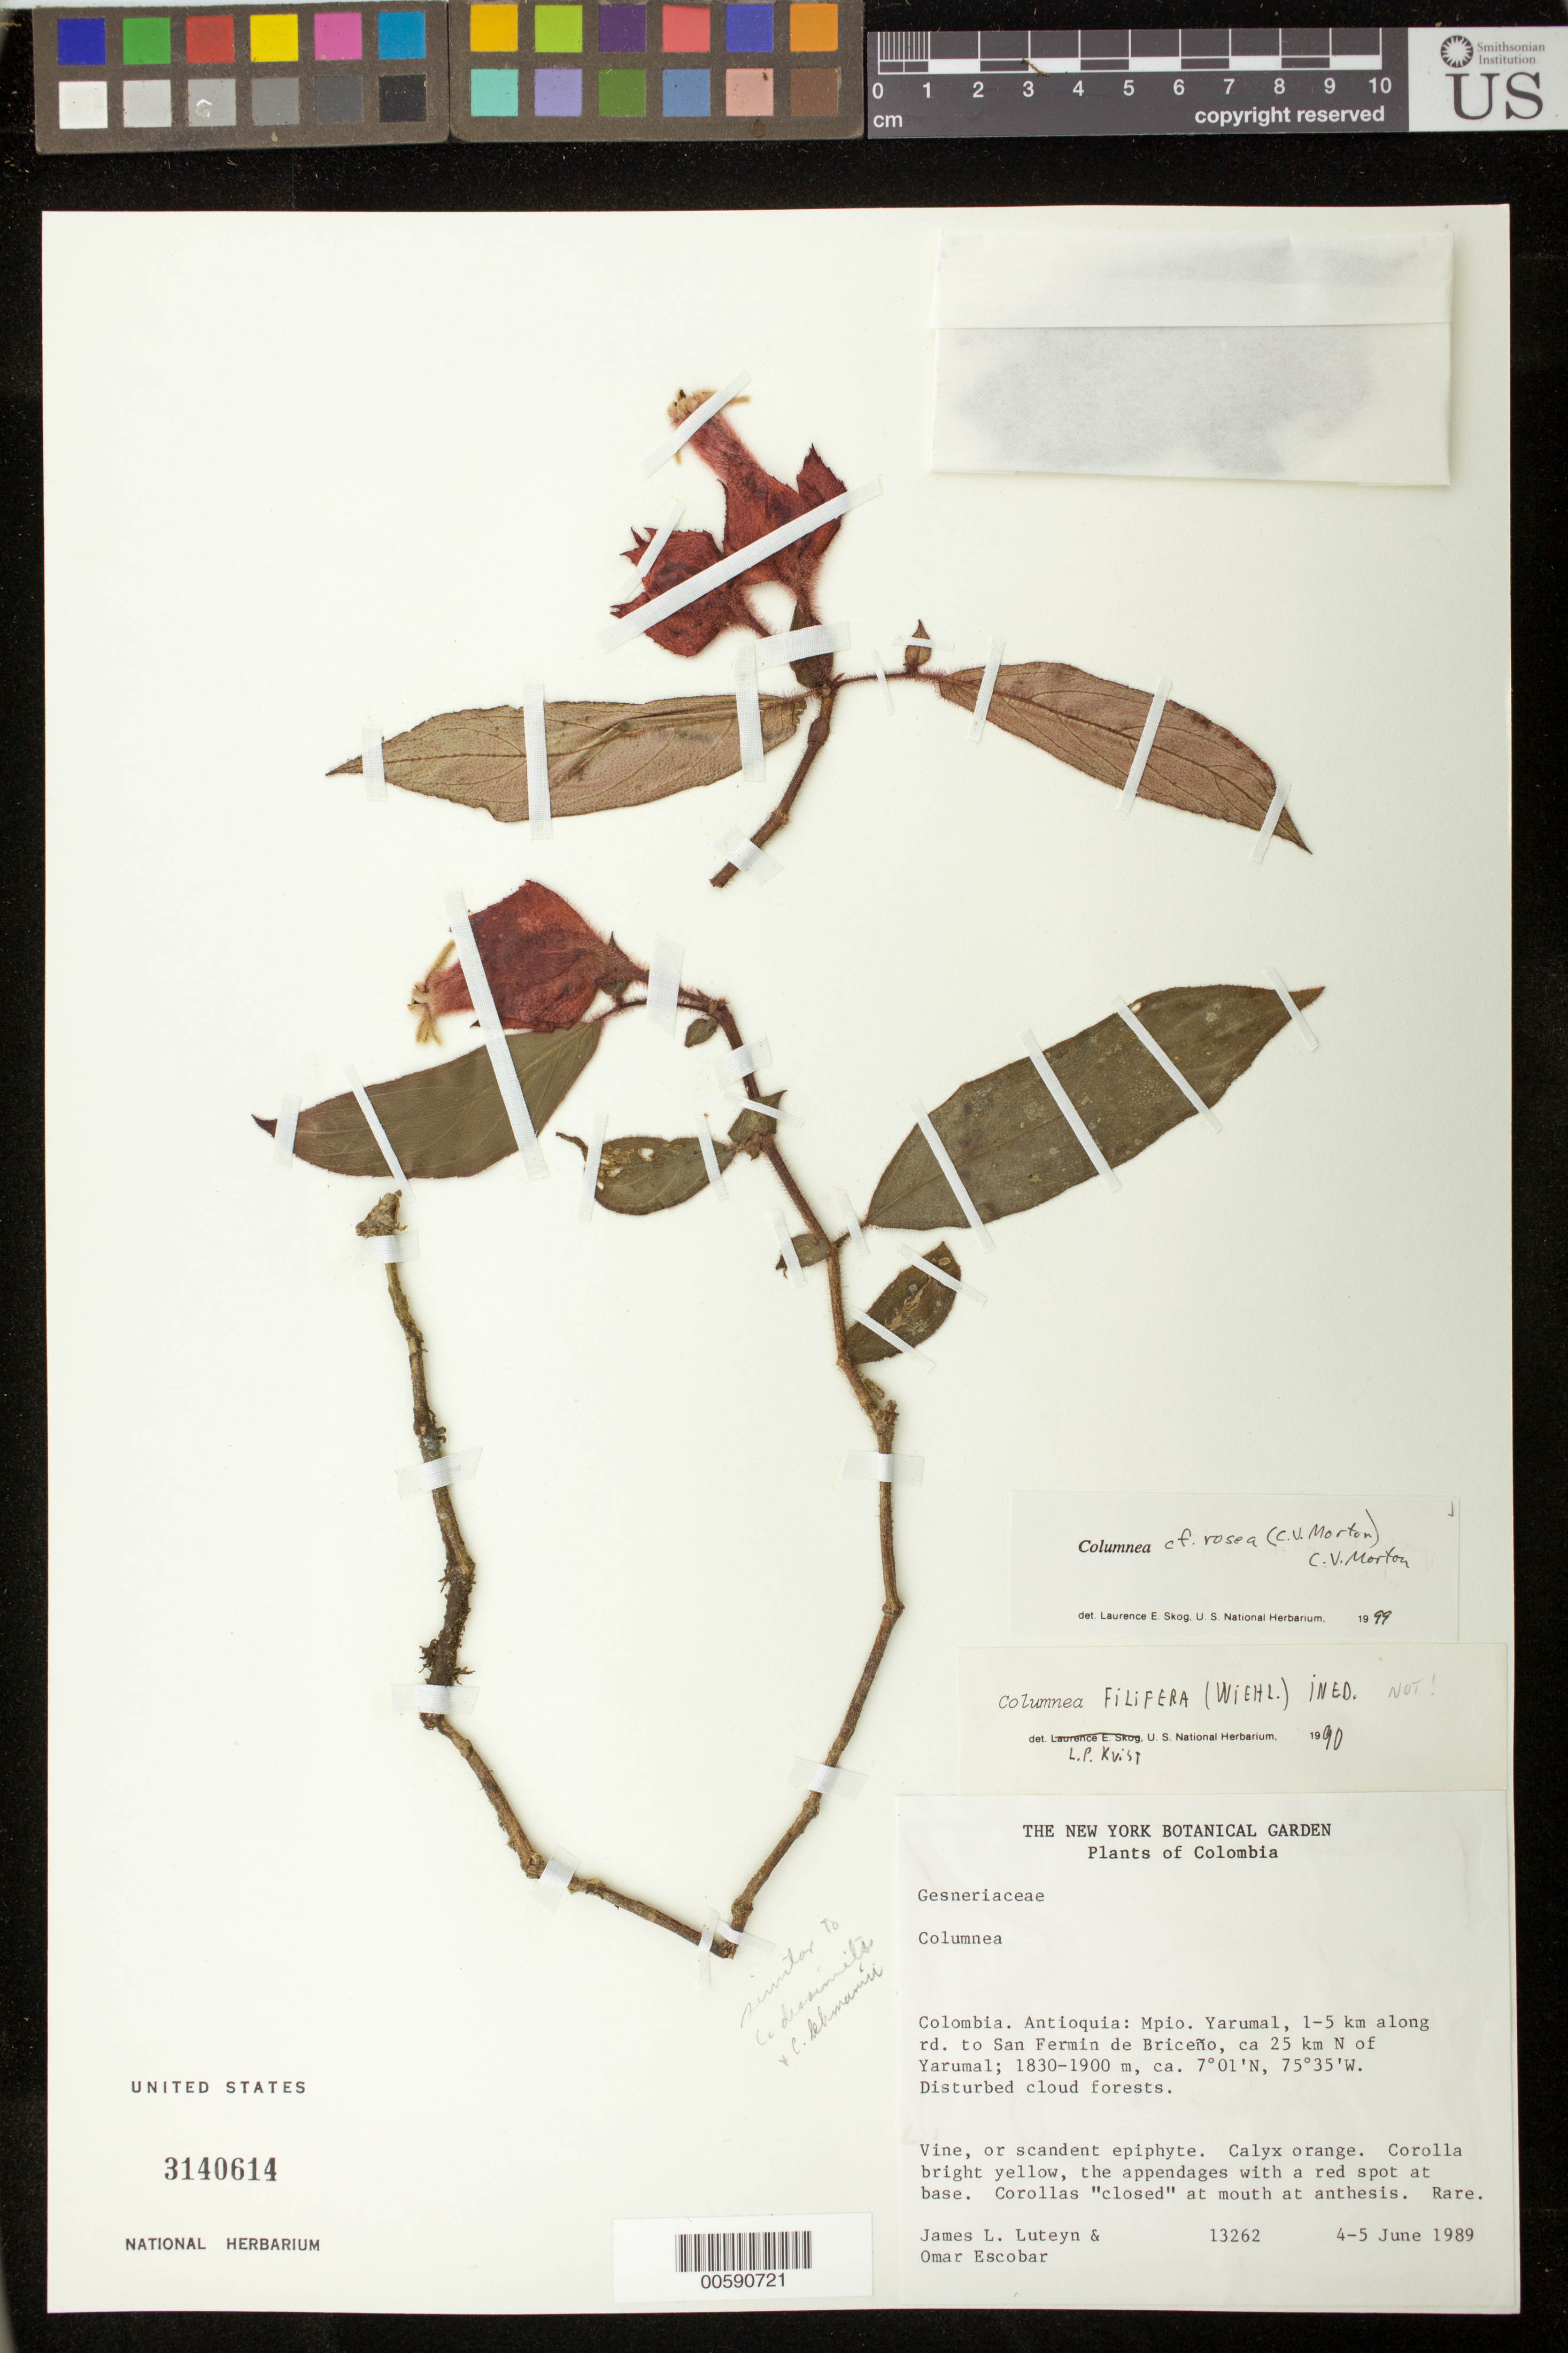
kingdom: Plantae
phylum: Tracheophyta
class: Magnoliopsida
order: Lamiales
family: Gesneriaceae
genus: Columnea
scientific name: Columnea rosea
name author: (C.V. Morton) C.V. Morton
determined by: Skog, Laurence E.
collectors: J. L. Luteyn & O. D. Escobar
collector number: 13262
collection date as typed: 4-5 Jun 1989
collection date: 1989-06-04/1989-06-05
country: Colombia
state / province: Antioquia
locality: Mpio. Yarumal; 1-5 km along rd. to San Fermin de Briceño, ca. 25 km N of Yarumal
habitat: Disturbed cloud forests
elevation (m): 1830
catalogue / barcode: US 3140614